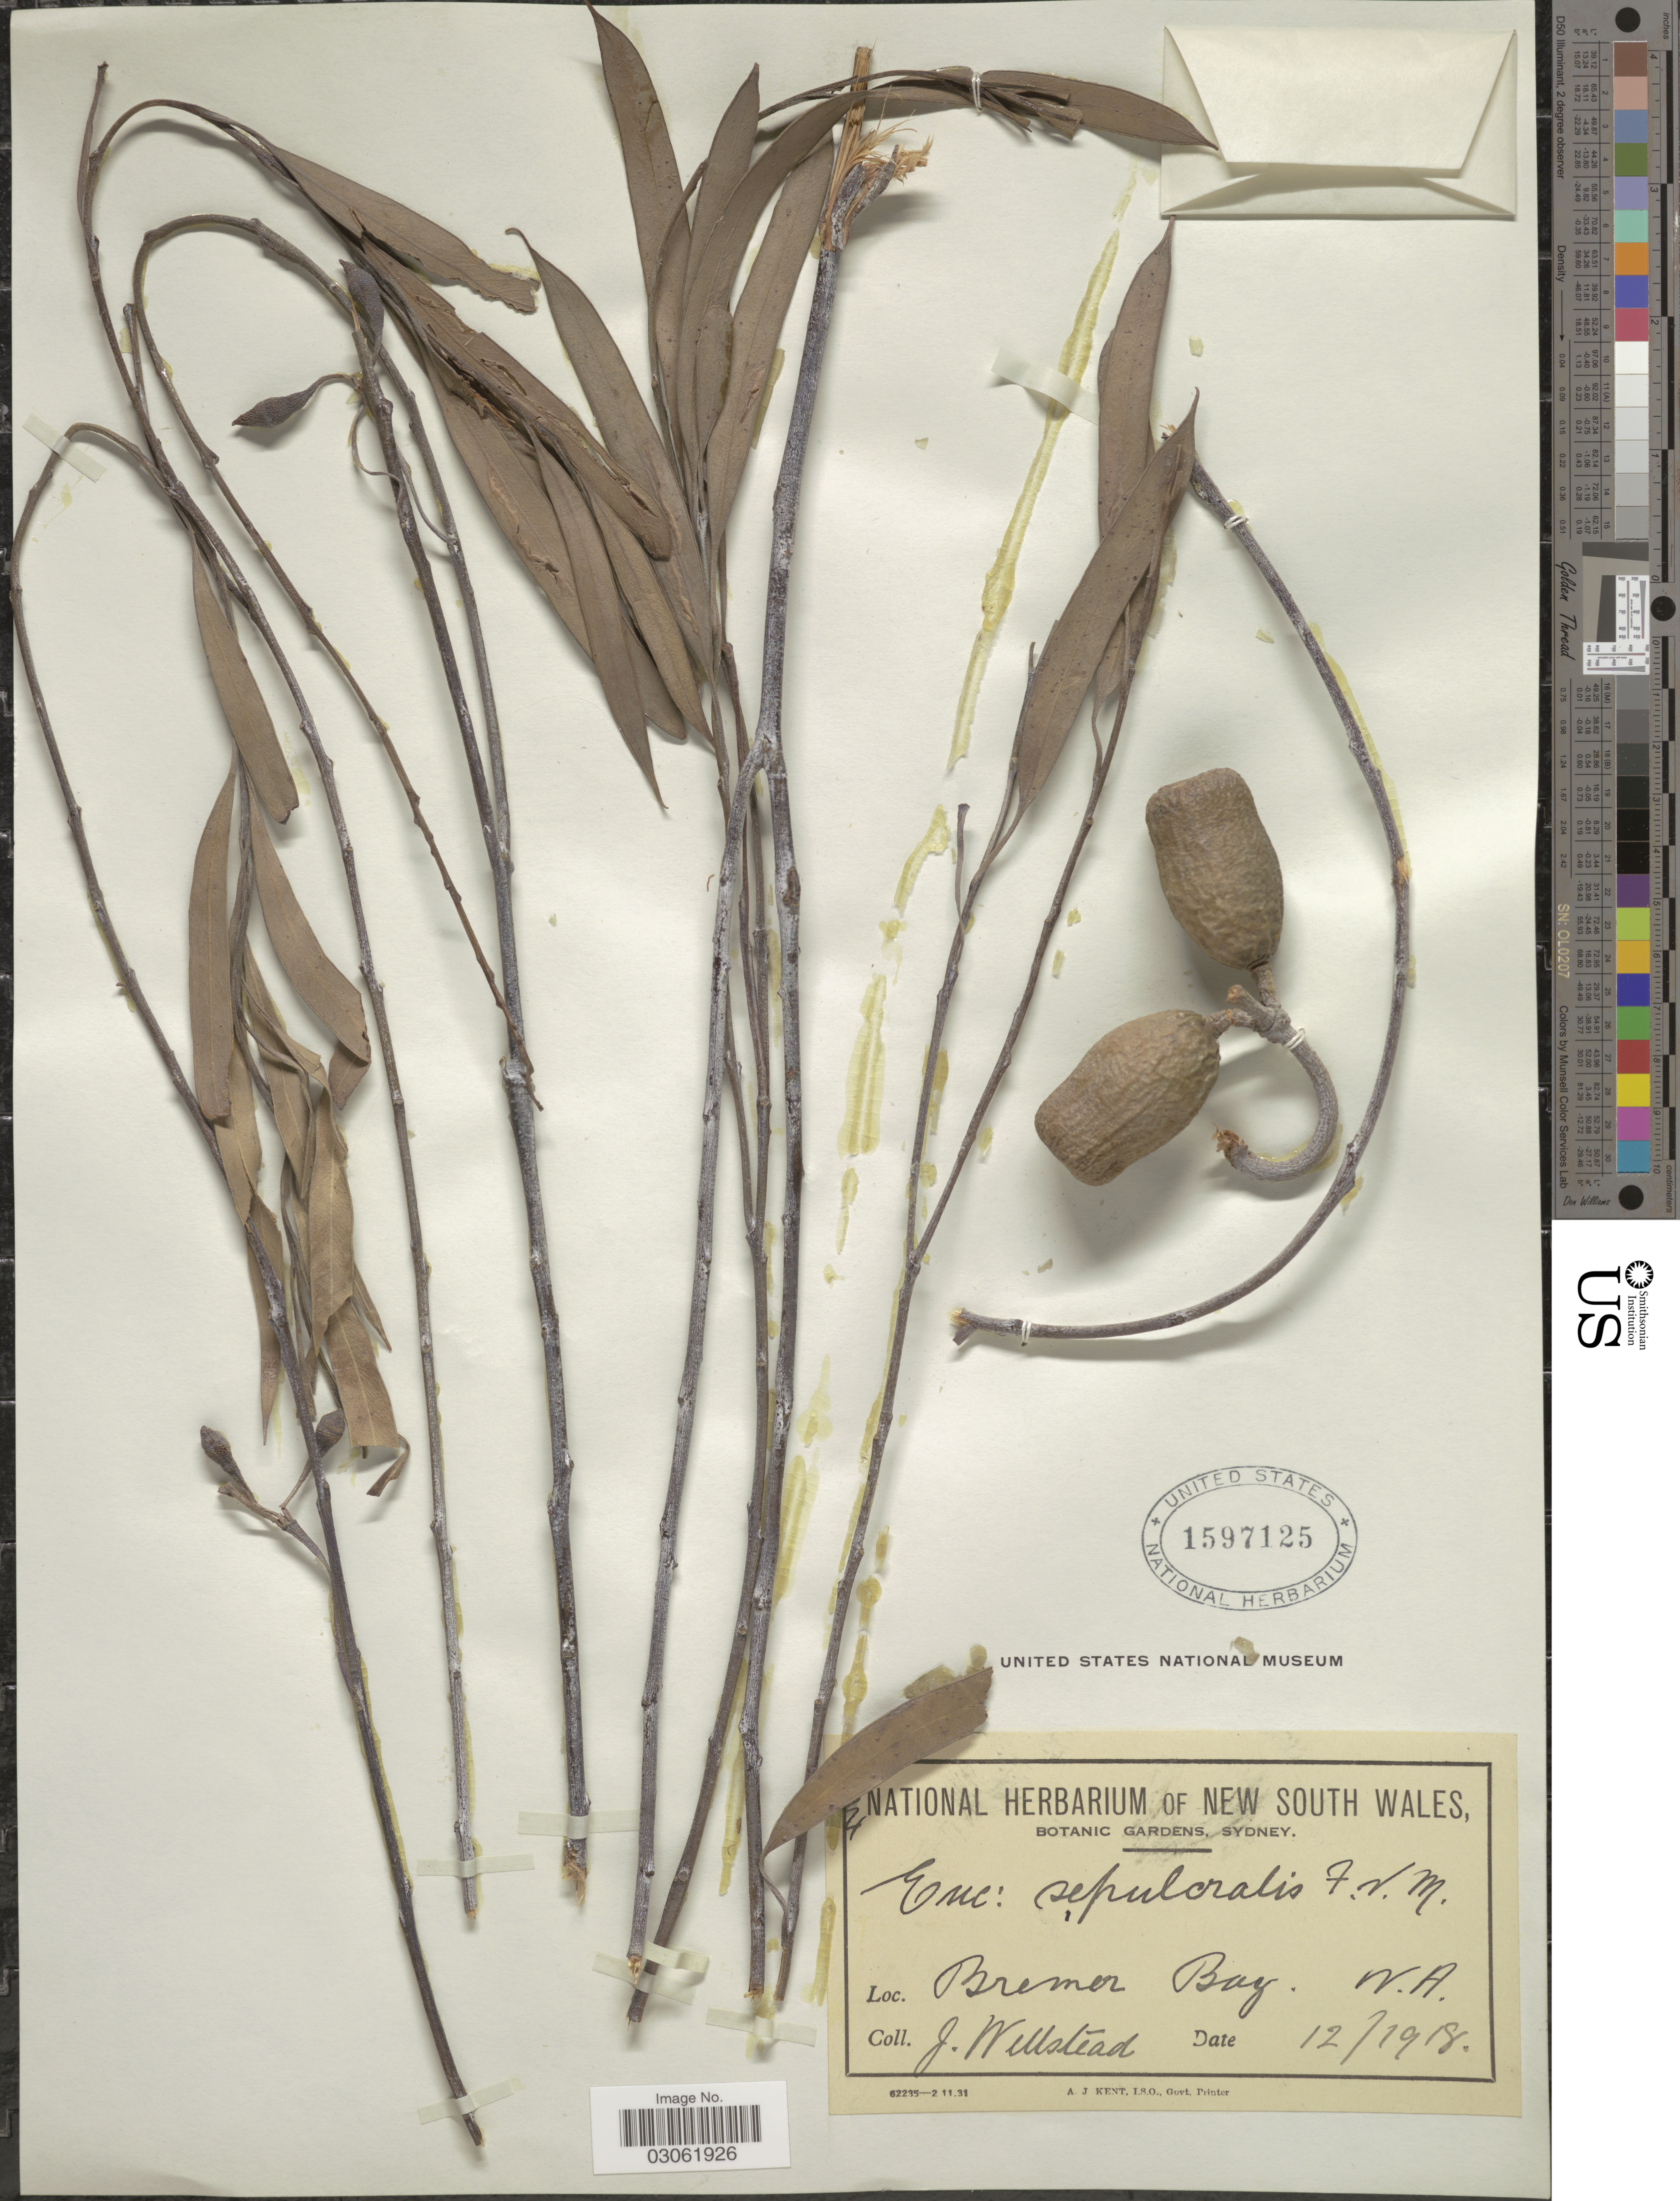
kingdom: Plantae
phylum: Tracheophyta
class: Magnoliopsida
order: Myrtales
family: Myrtaceae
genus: Eucalyptus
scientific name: Eucalyptus sepulcralis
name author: F. Muell.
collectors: J. Wellstead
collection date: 1918-12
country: Australia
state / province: Western Australia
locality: Bremer Bay.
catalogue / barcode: US 1597125